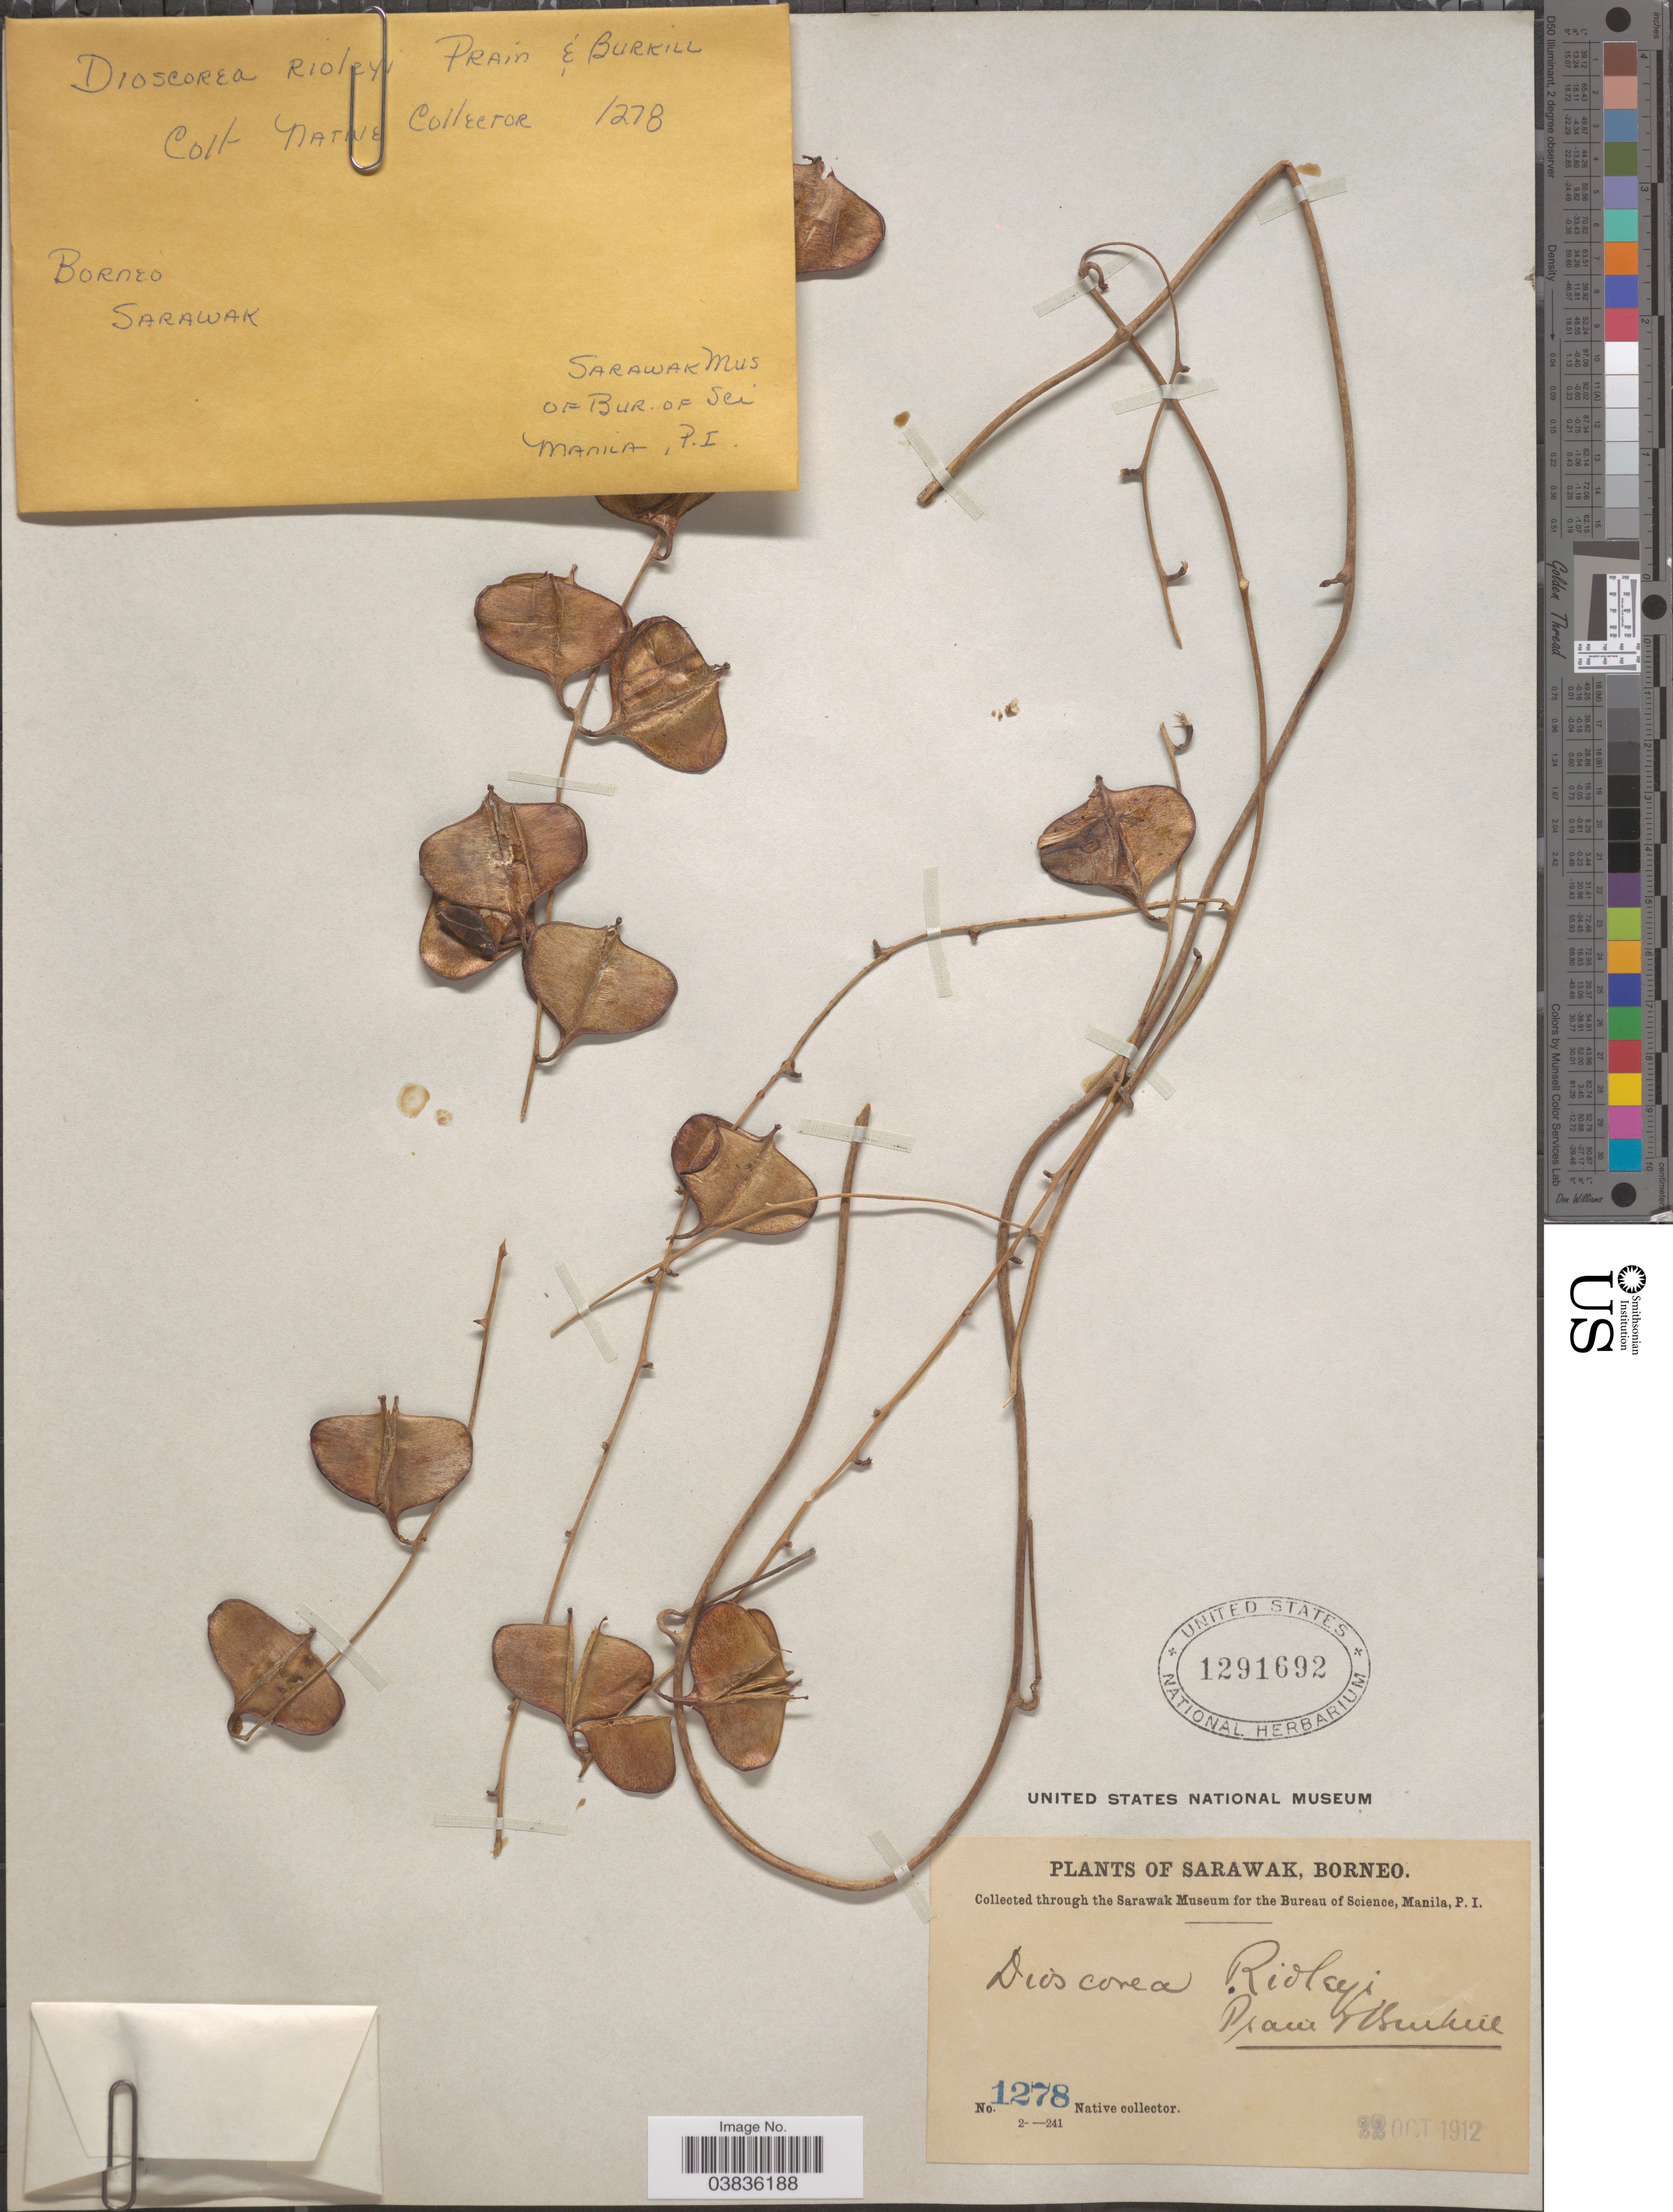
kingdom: Plantae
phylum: Tracheophyta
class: Liliopsida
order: Dioscoreales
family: Dioscoreaceae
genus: Dioscorea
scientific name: Dioscorea ridleyi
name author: Prain & Burkill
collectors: Native collector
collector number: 1278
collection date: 1912-10-22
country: Malaysia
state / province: Sarawak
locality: Borneo.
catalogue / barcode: US 1291692